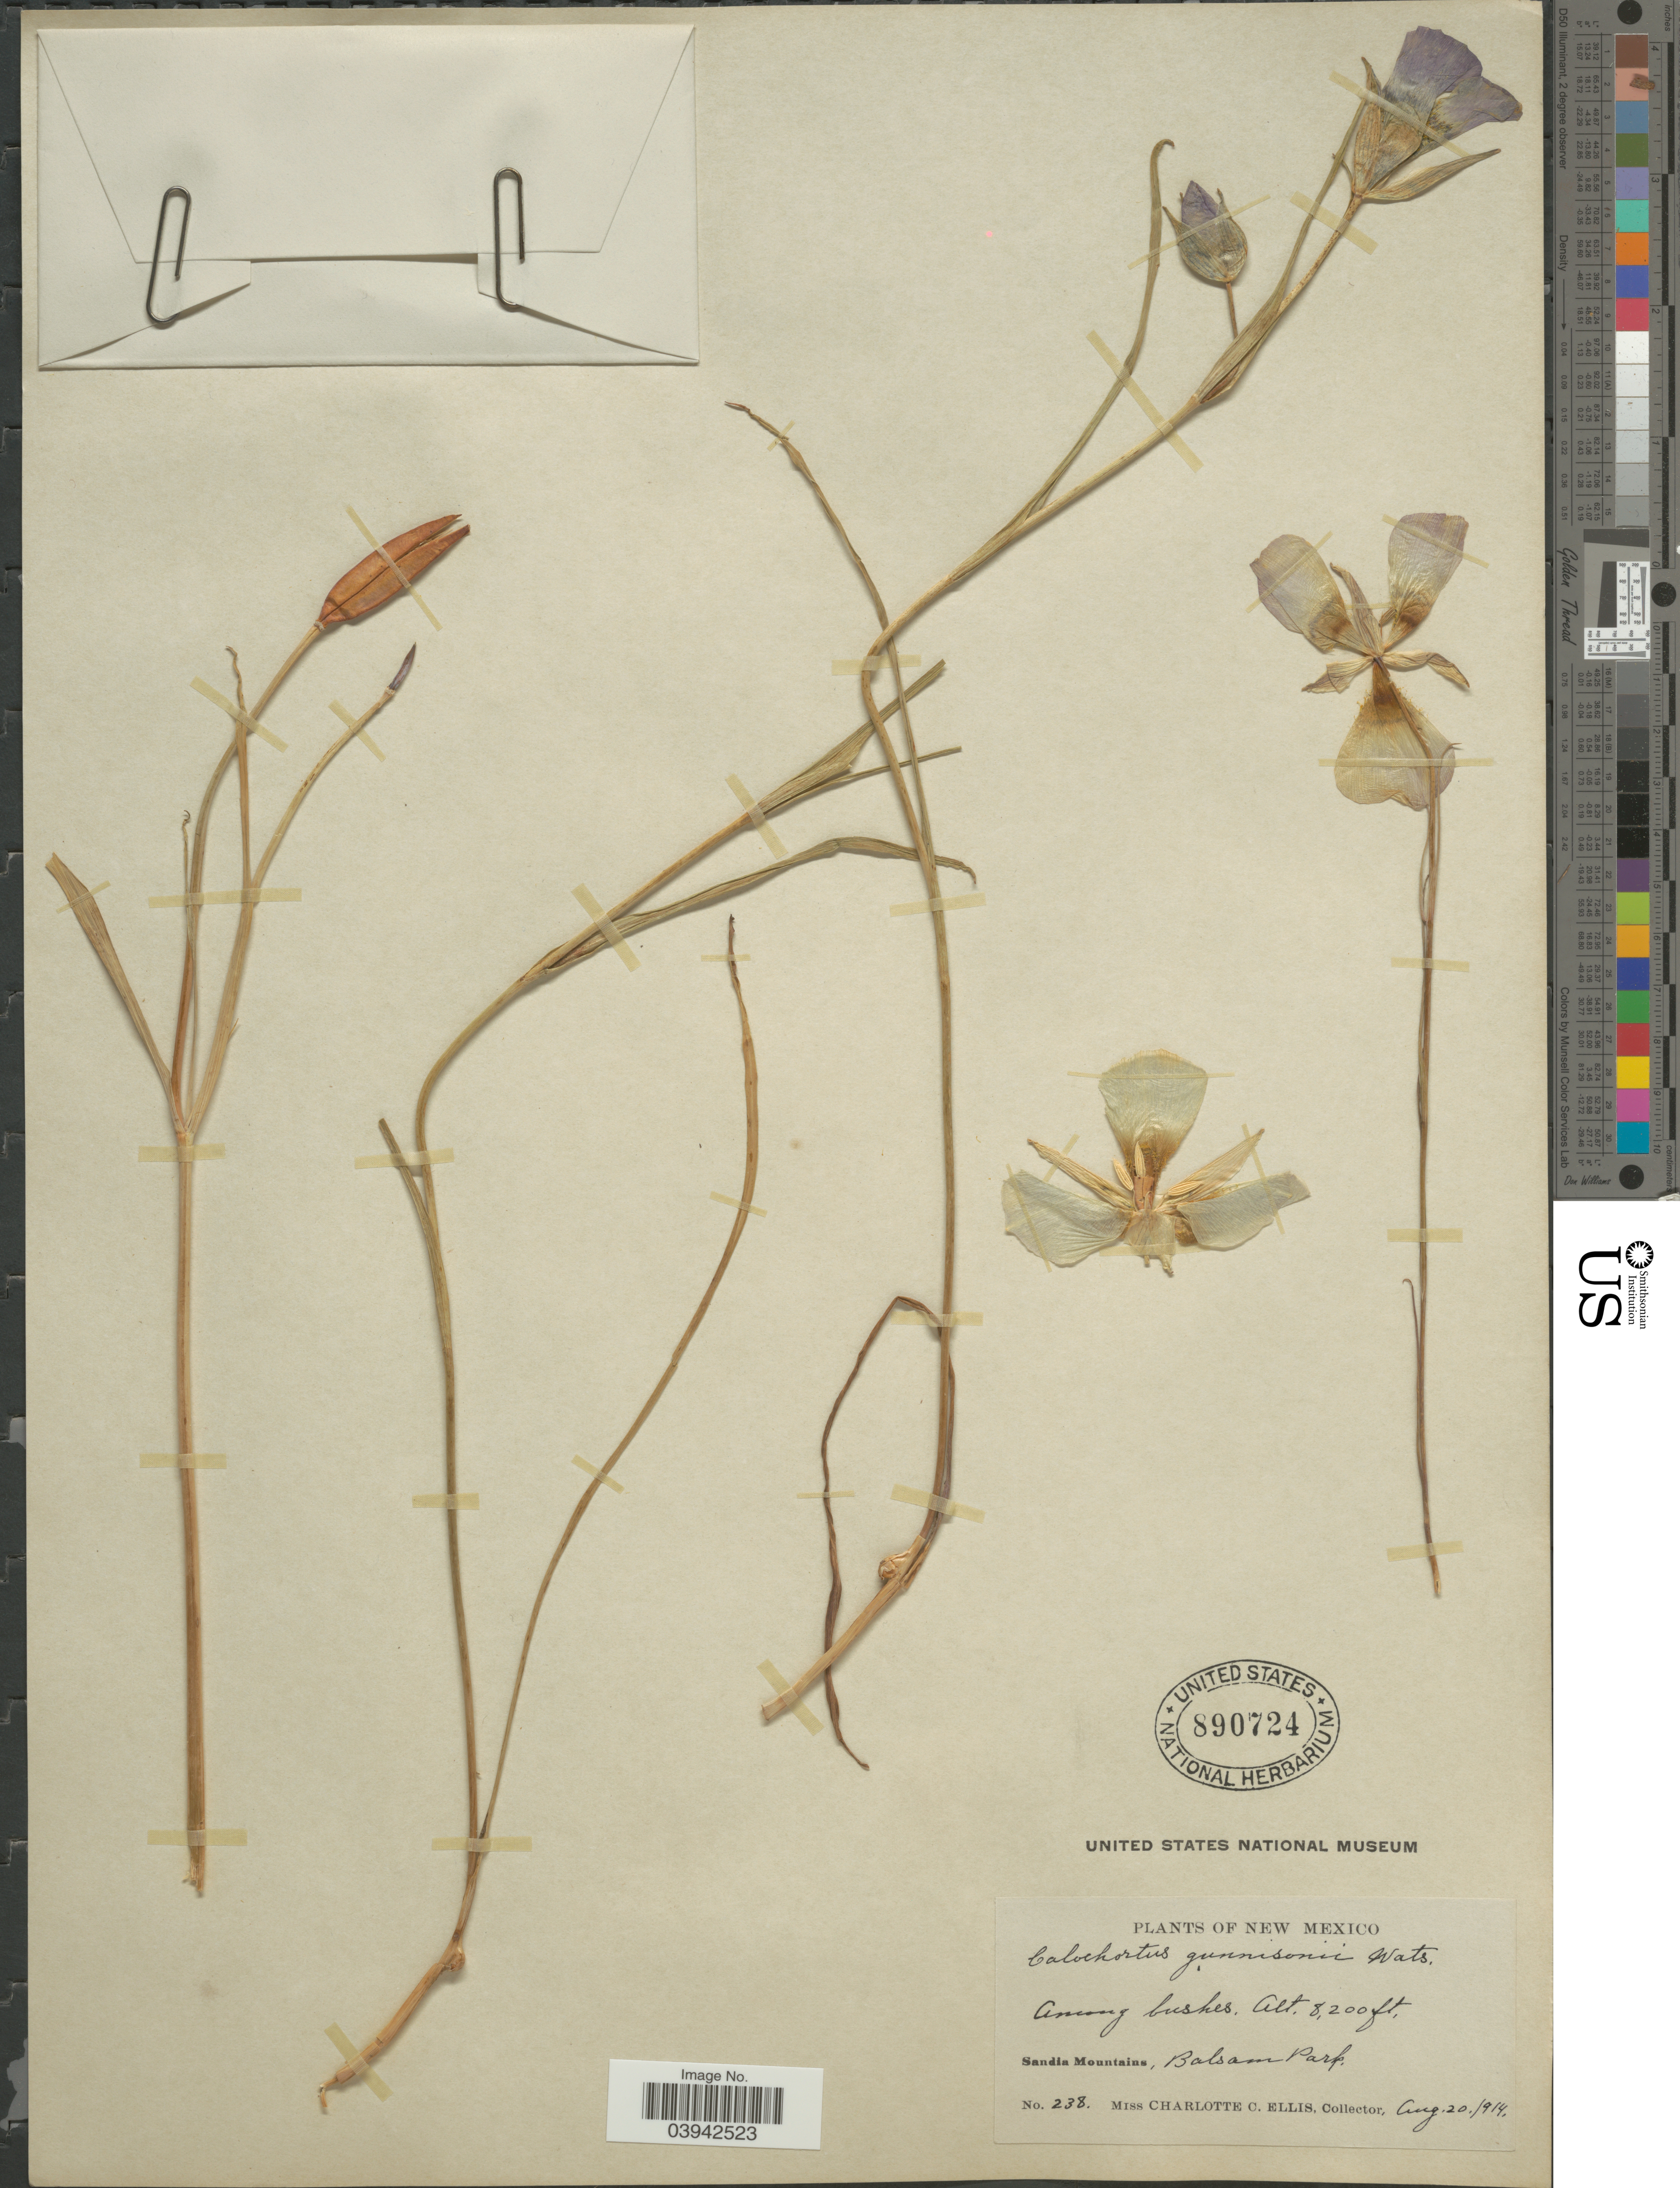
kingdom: Plantae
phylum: Tracheophyta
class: Liliopsida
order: Liliales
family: Liliaceae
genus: Calochortus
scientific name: Calochortus gunnisonii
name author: S. Watson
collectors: C. C. Ellis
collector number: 238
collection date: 1914-08-20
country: United States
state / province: New Mexico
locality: Balsam Park. Sandia Mountains.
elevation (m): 2499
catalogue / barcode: US 890724